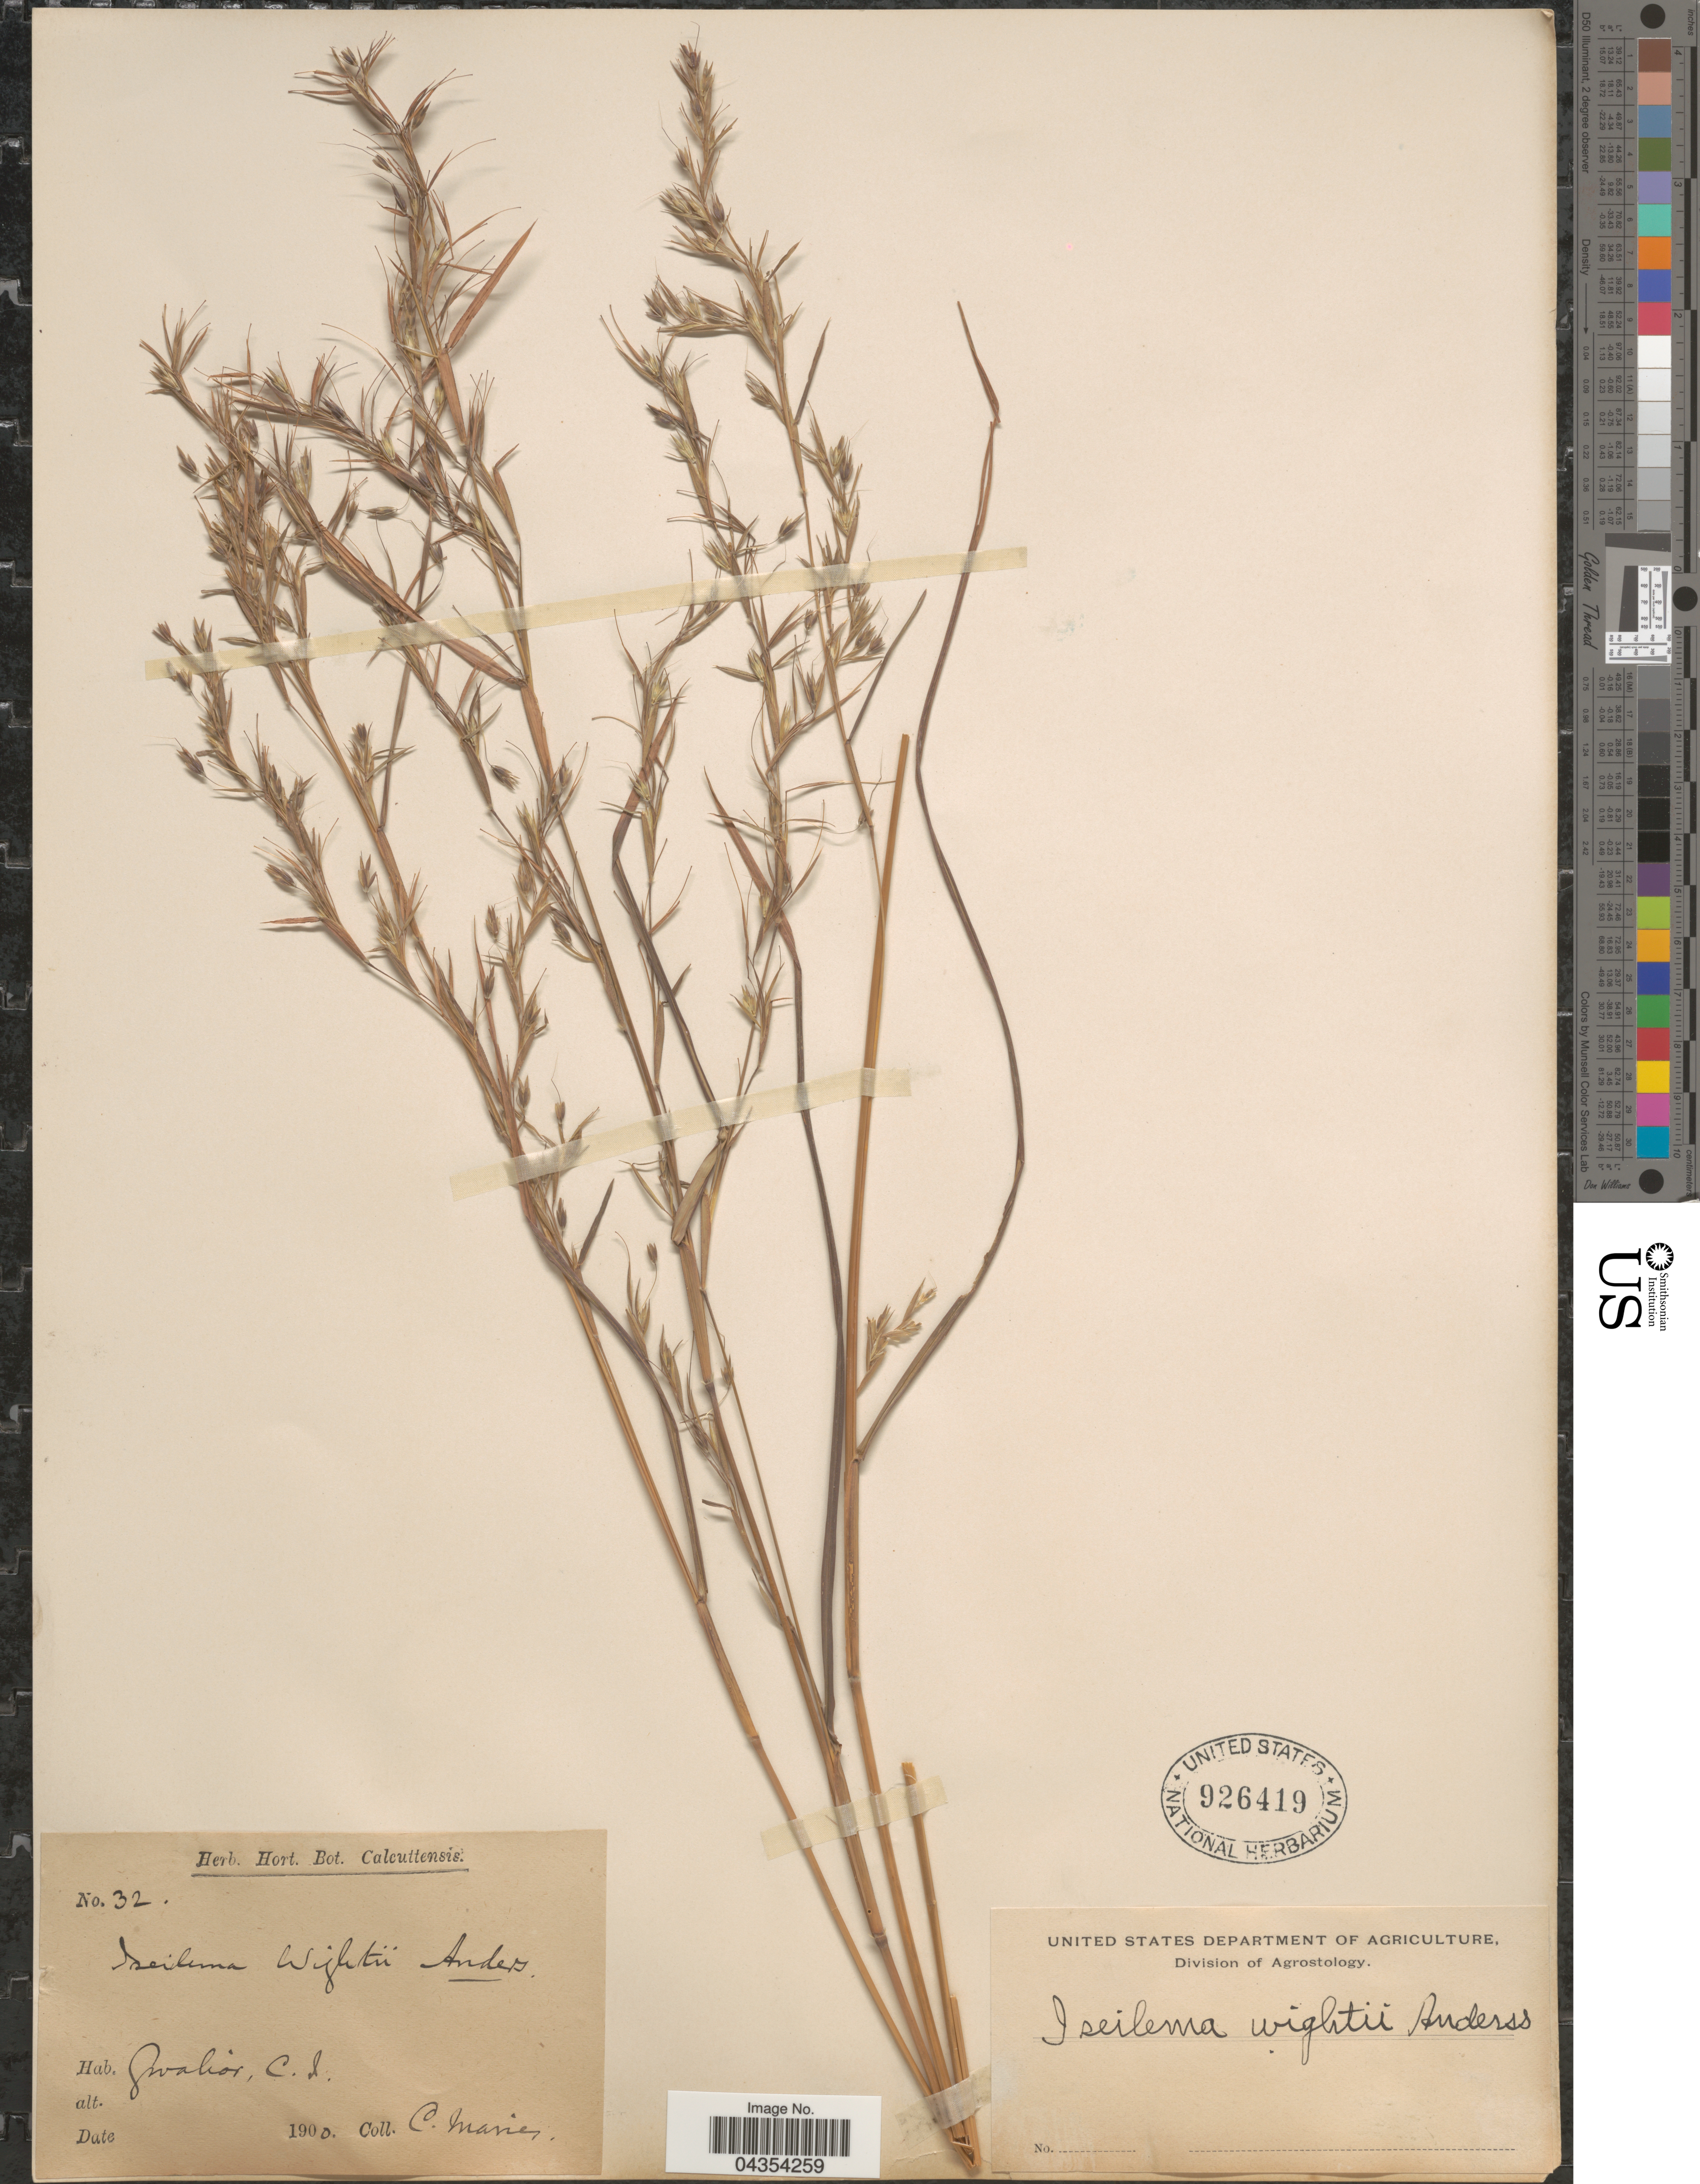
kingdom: Plantae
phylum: Tracheophyta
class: Liliopsida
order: Poales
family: Poaceae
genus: Iseilema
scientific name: Iseilema prostratum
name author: (L.) Andersson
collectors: C. Maries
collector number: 32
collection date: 1900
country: India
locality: Gwalior, C. I.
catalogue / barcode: US 926419